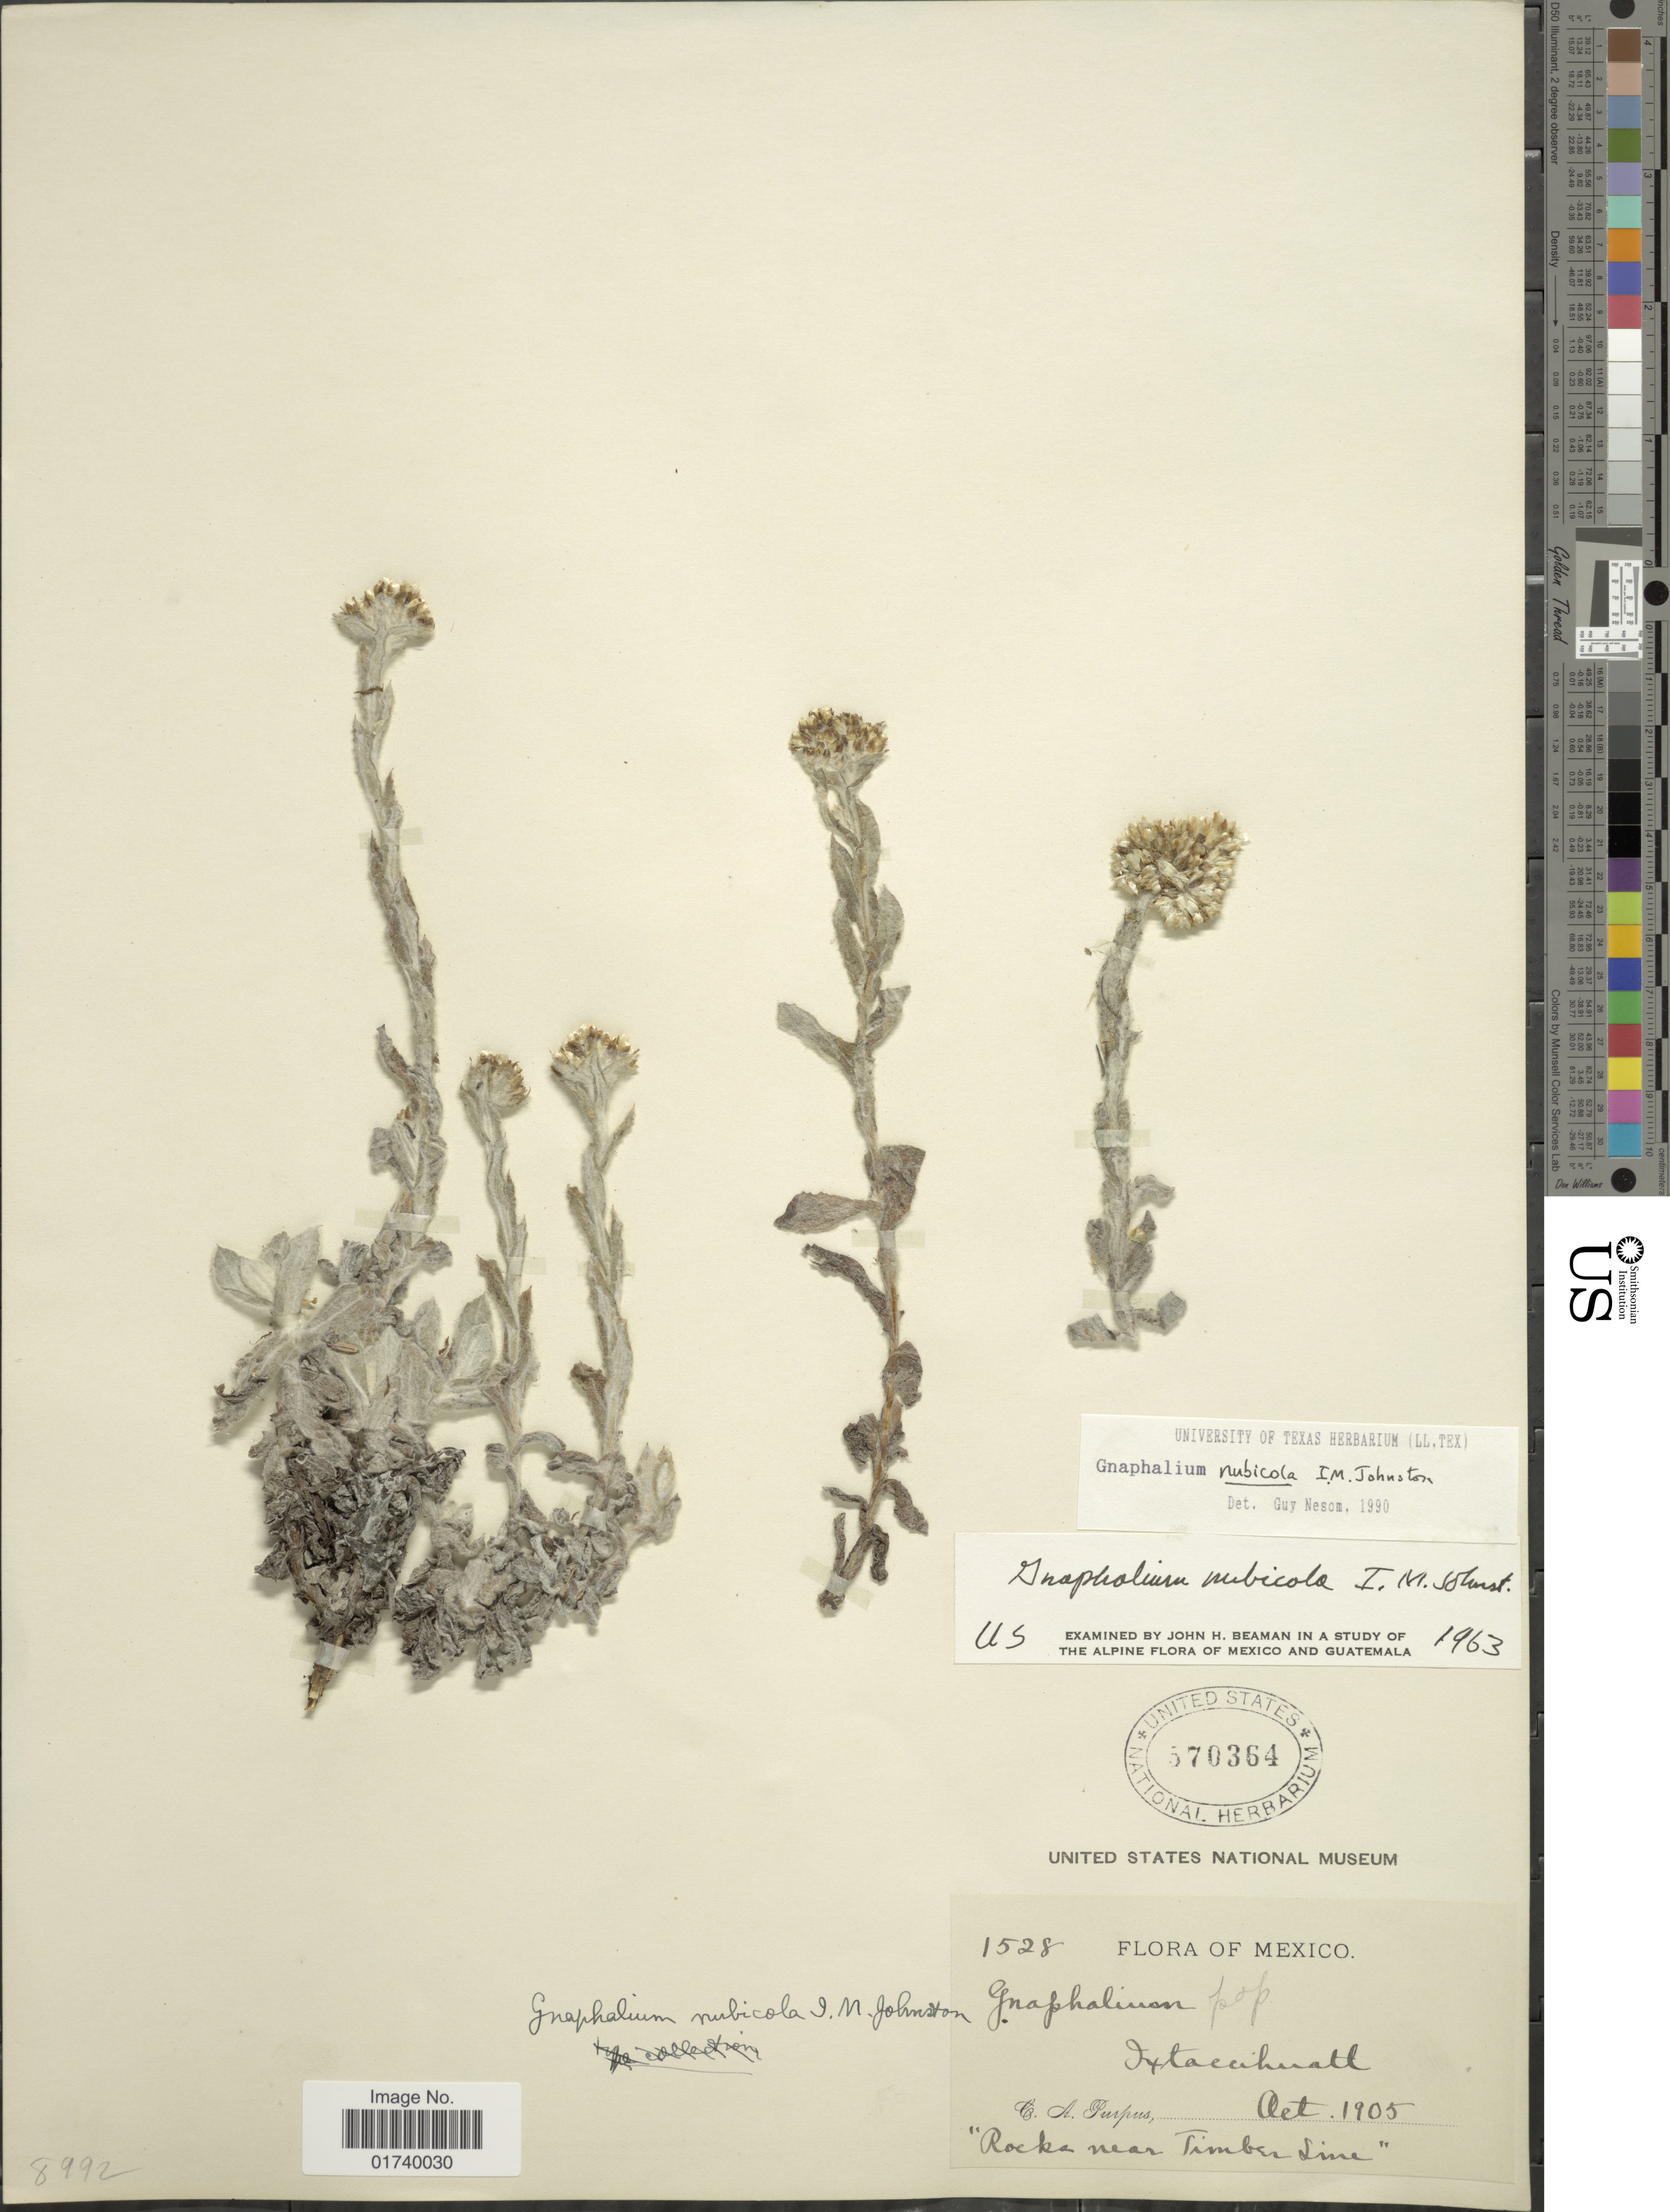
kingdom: Plantae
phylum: Tracheophyta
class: Magnoliopsida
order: Asterales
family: Asteraceae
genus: Pseudognaphalium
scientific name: Pseudognaphalium nubicola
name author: (I.M. Johnst.) Anderb.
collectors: C. A. Purpus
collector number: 1528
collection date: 1905-10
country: Mexico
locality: Ixtaccihuatl, rocks near Timber Line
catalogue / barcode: US 570364